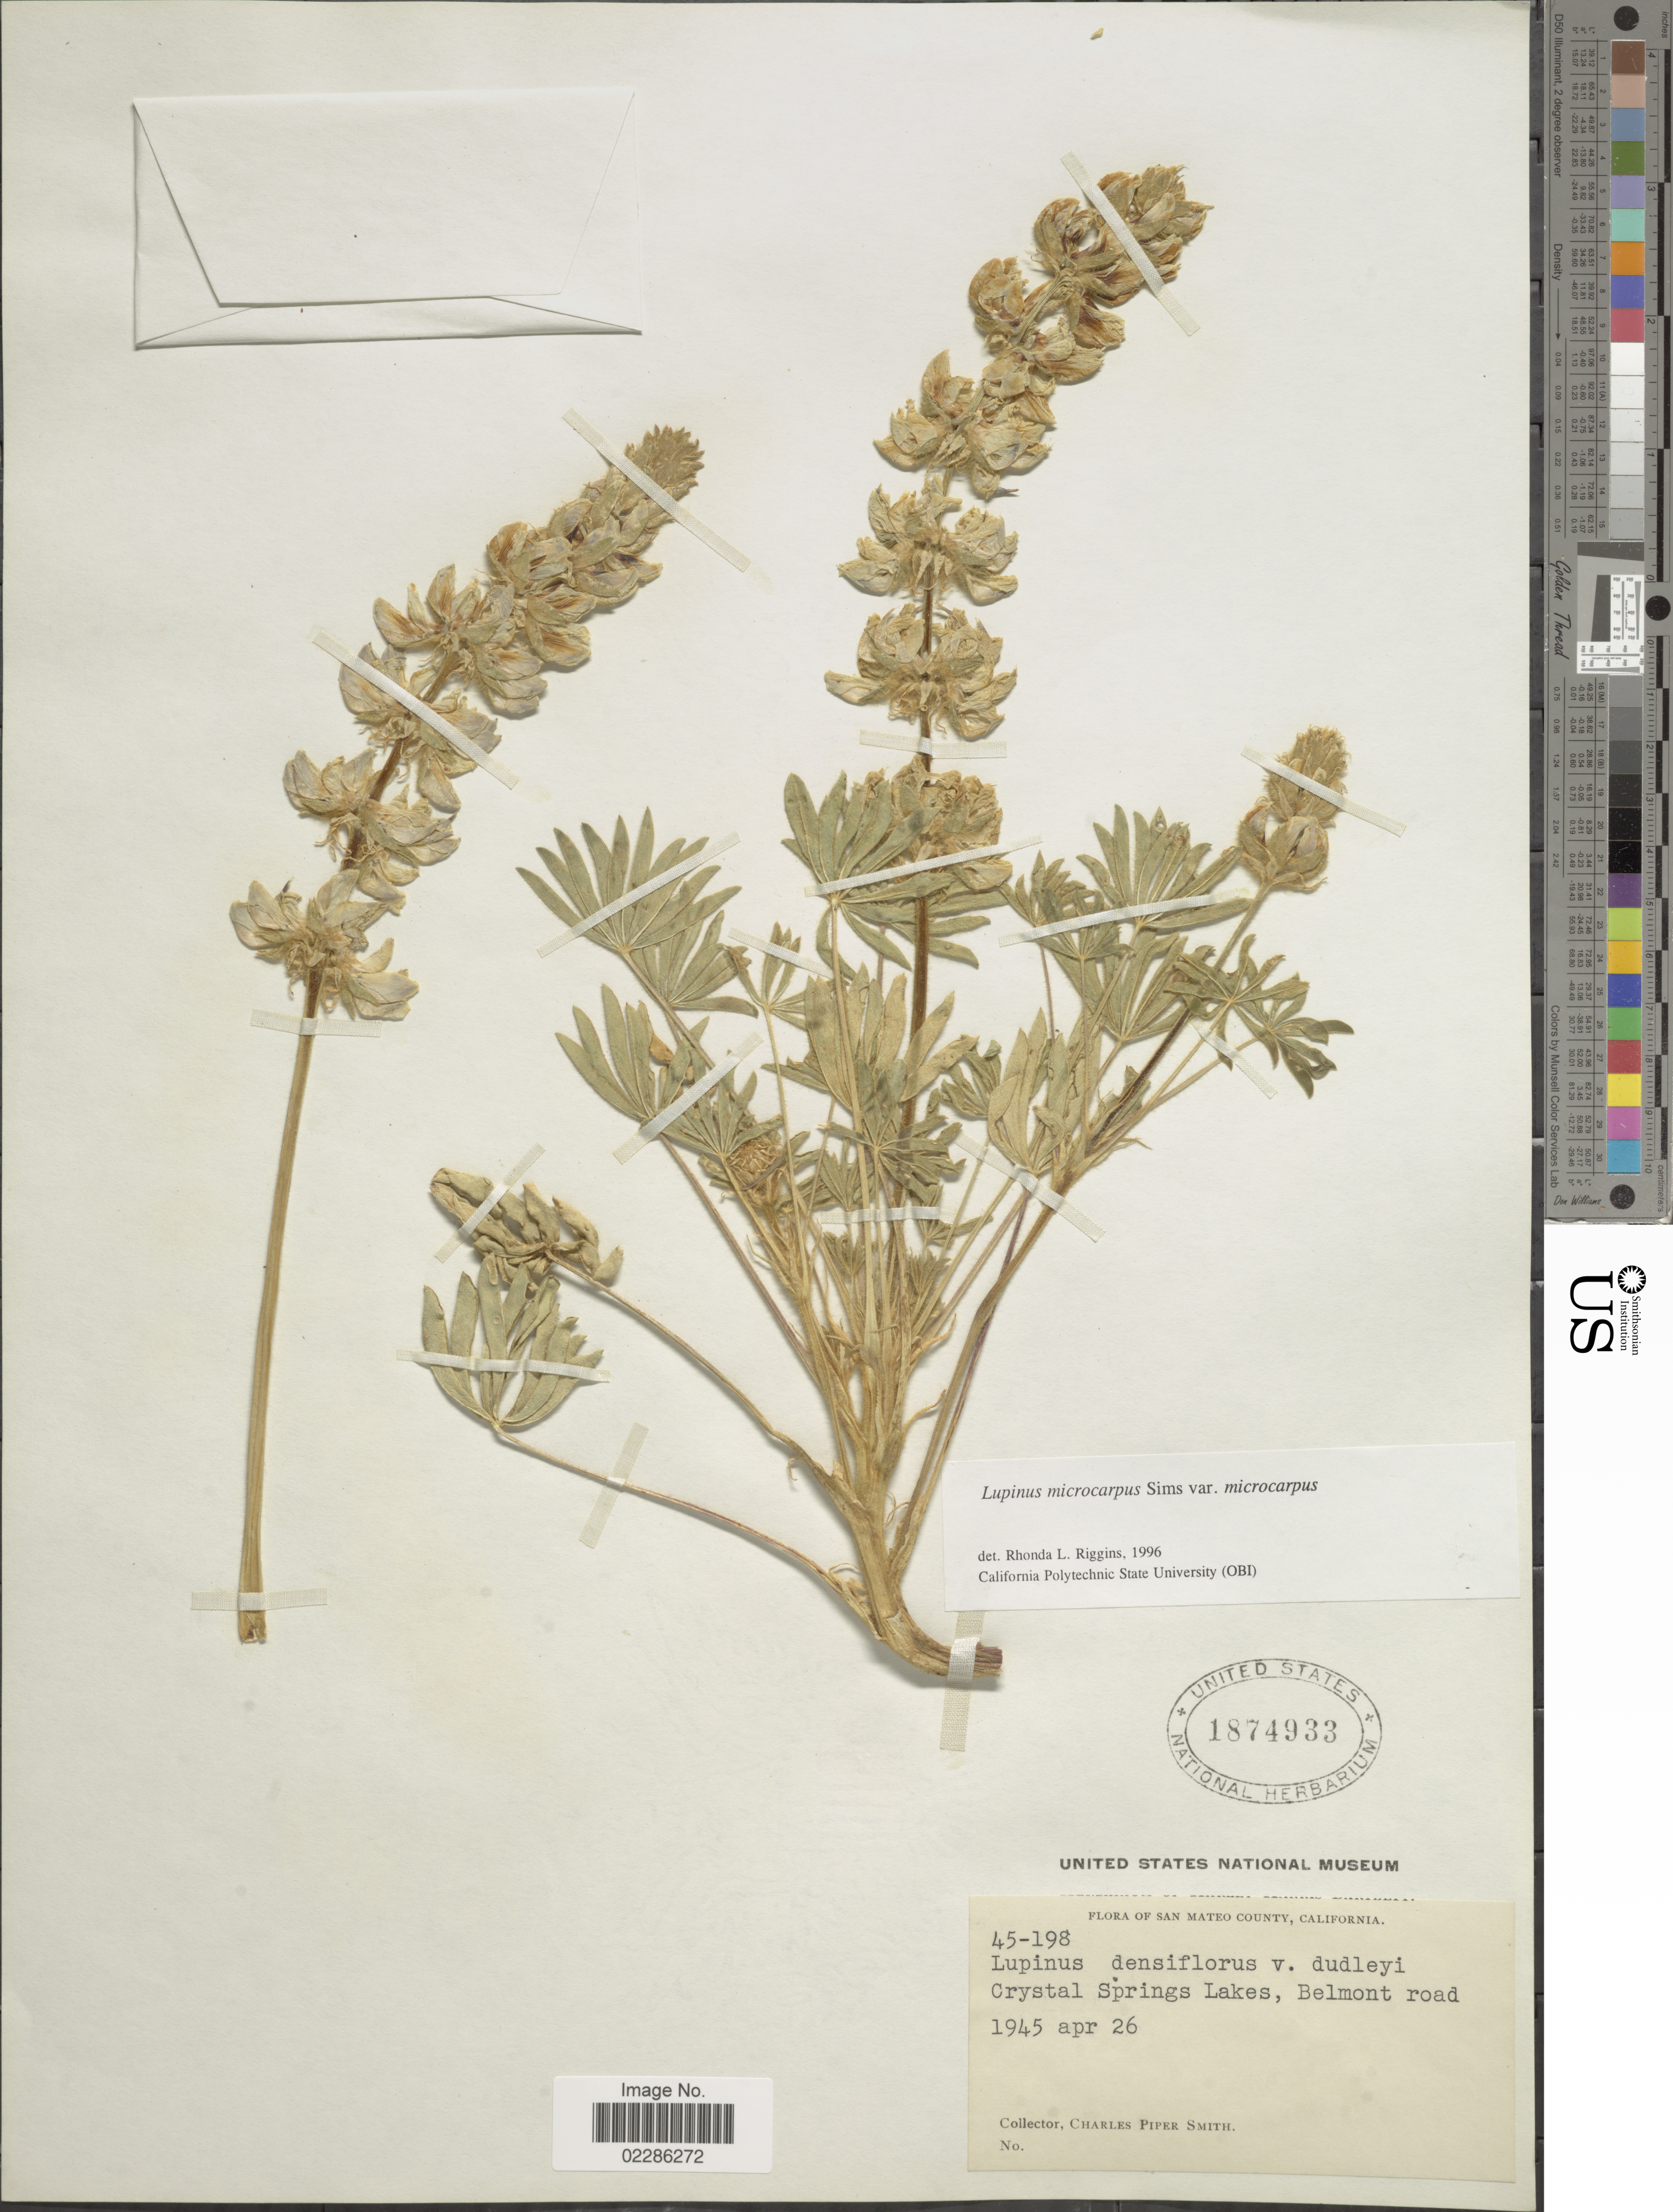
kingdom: Plantae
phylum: Tracheophyta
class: Magnoliopsida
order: Fabales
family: Fabaceae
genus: Lupinus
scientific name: Lupinus microcarpus var. microcarpus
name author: Sims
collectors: C. P. Smith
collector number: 45-198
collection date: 1945-04-26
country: United States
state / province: California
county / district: San Mateo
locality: San Mateo County, Crystal Springs Lakes, Belmont road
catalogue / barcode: US 1874933